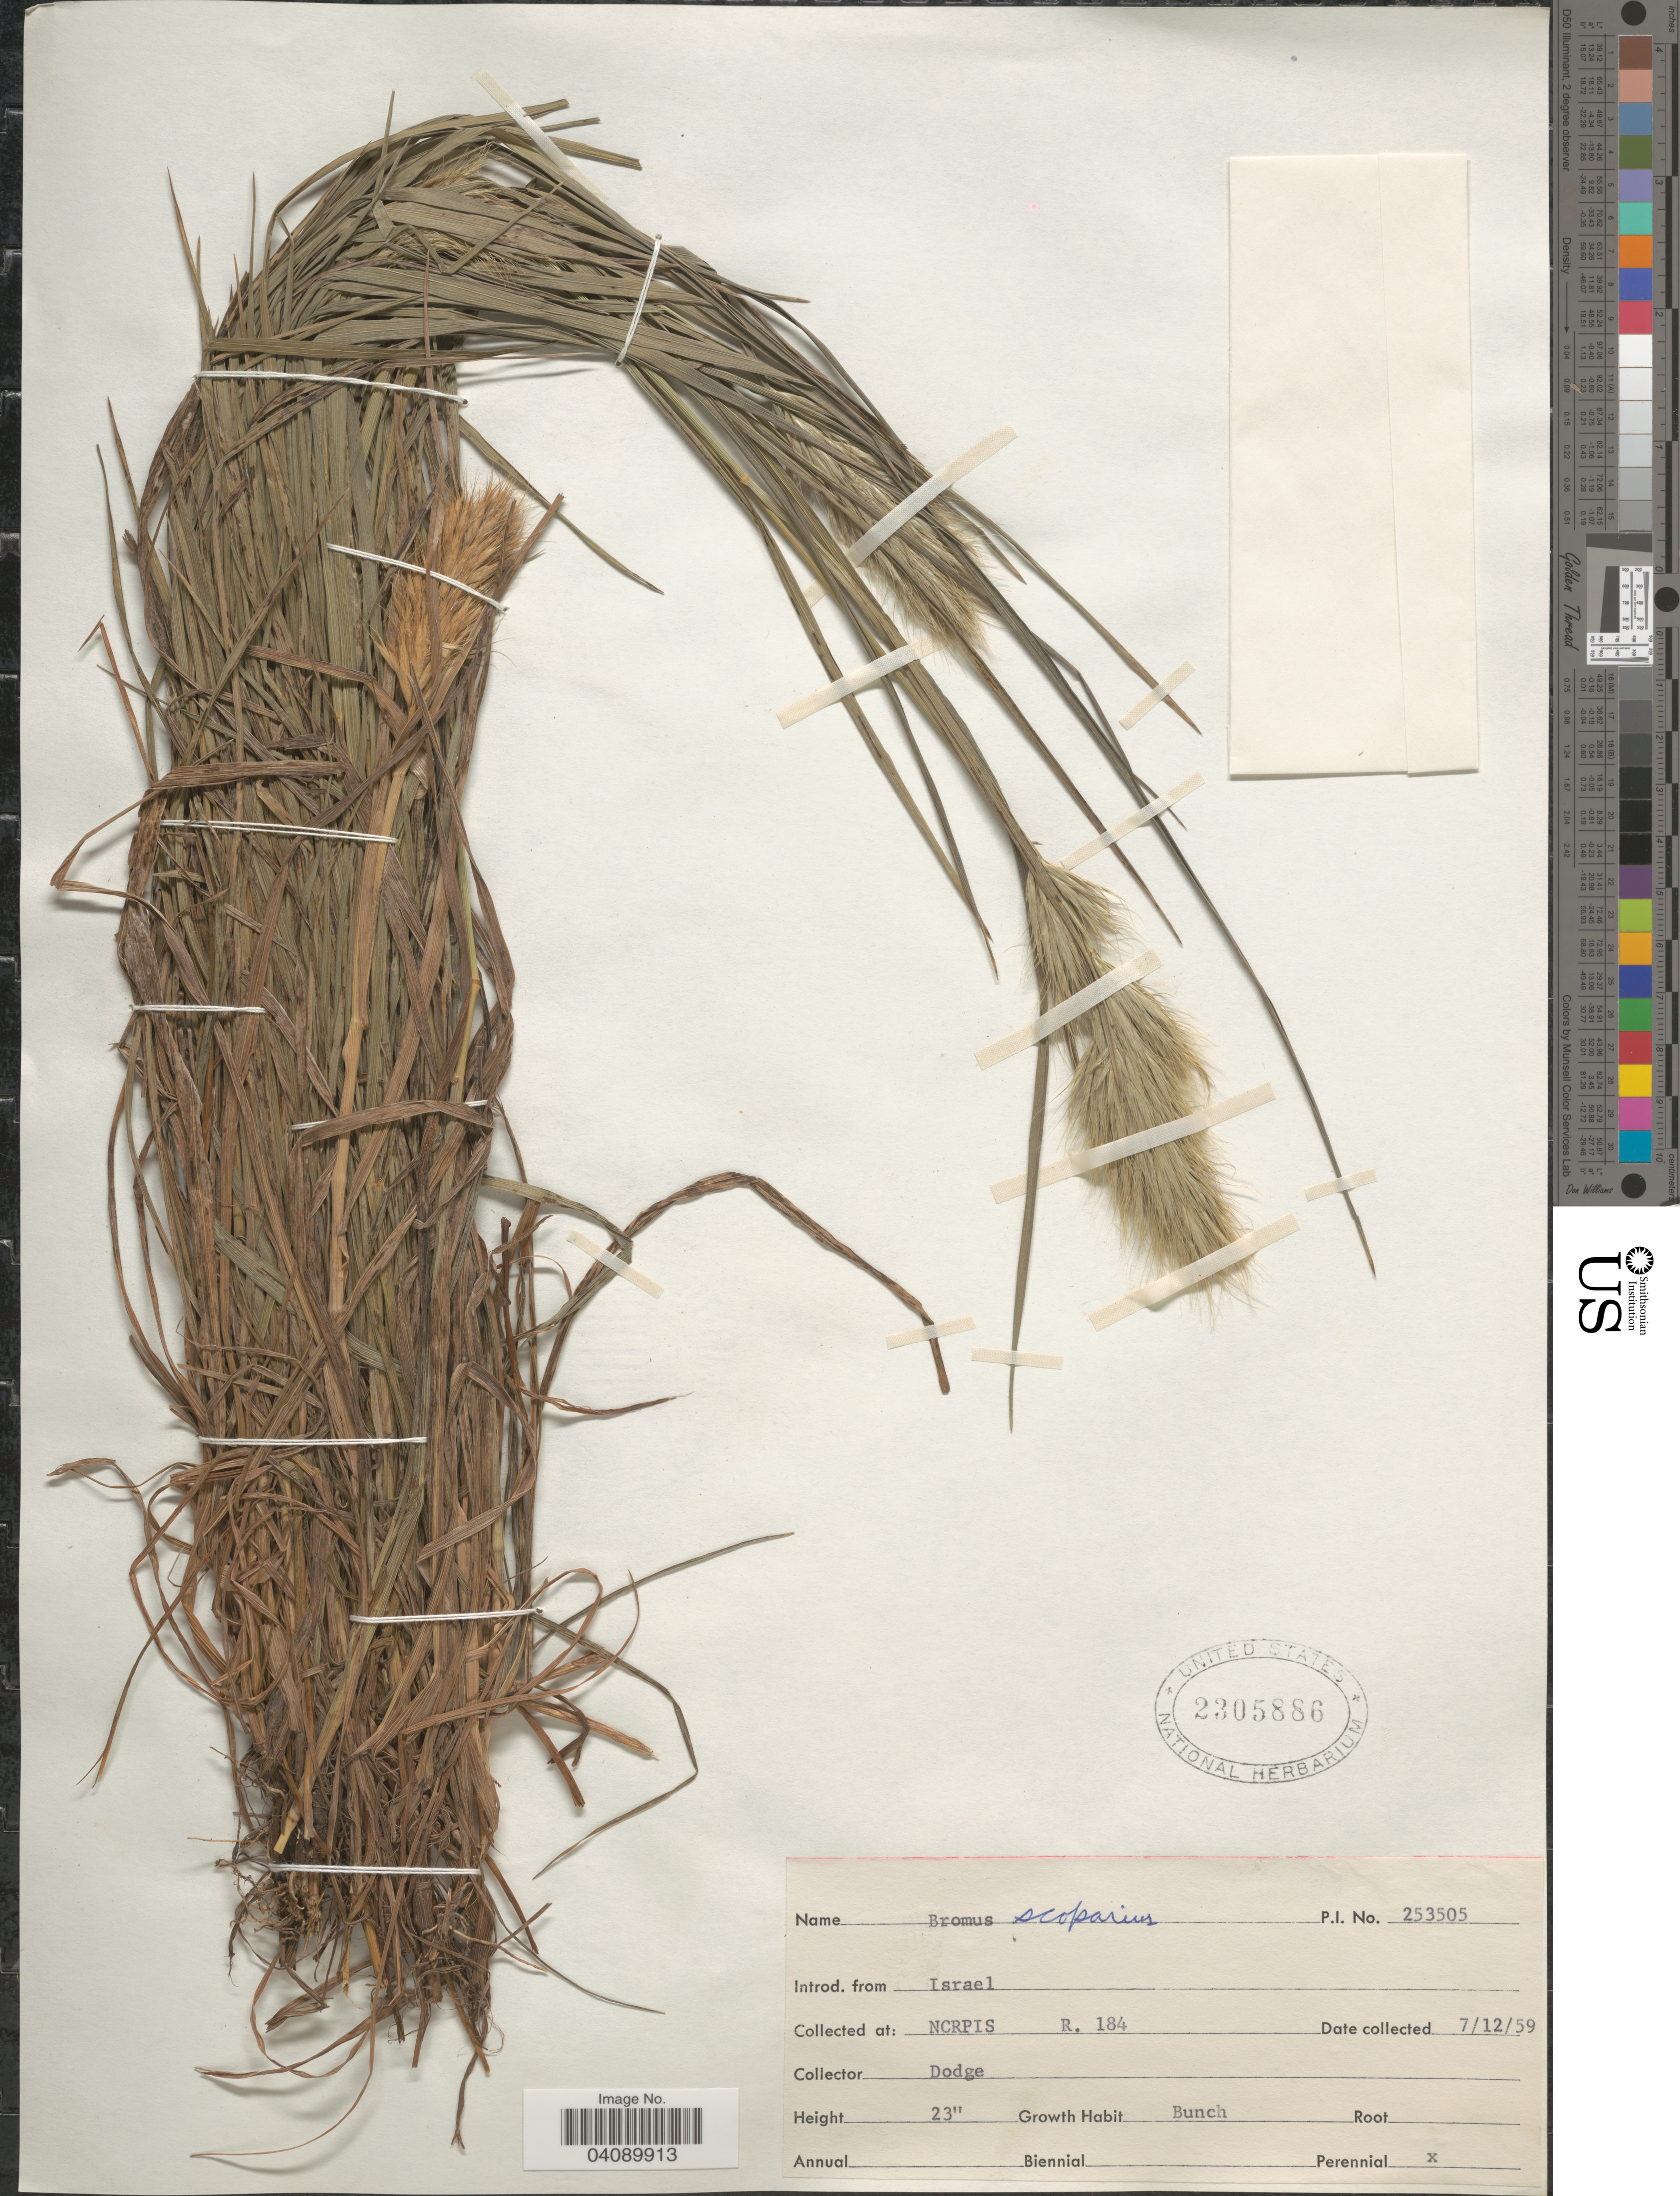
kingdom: Plantae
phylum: Tracheophyta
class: Liliopsida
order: Poales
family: Poaceae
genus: Bromus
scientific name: Bromus scoparius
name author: L.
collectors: -. Dodge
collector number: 253505?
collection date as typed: Transcribed d/m/y: 12/7/59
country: United States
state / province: Iowa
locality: NCRPIS R. 184.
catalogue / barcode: US 2305886